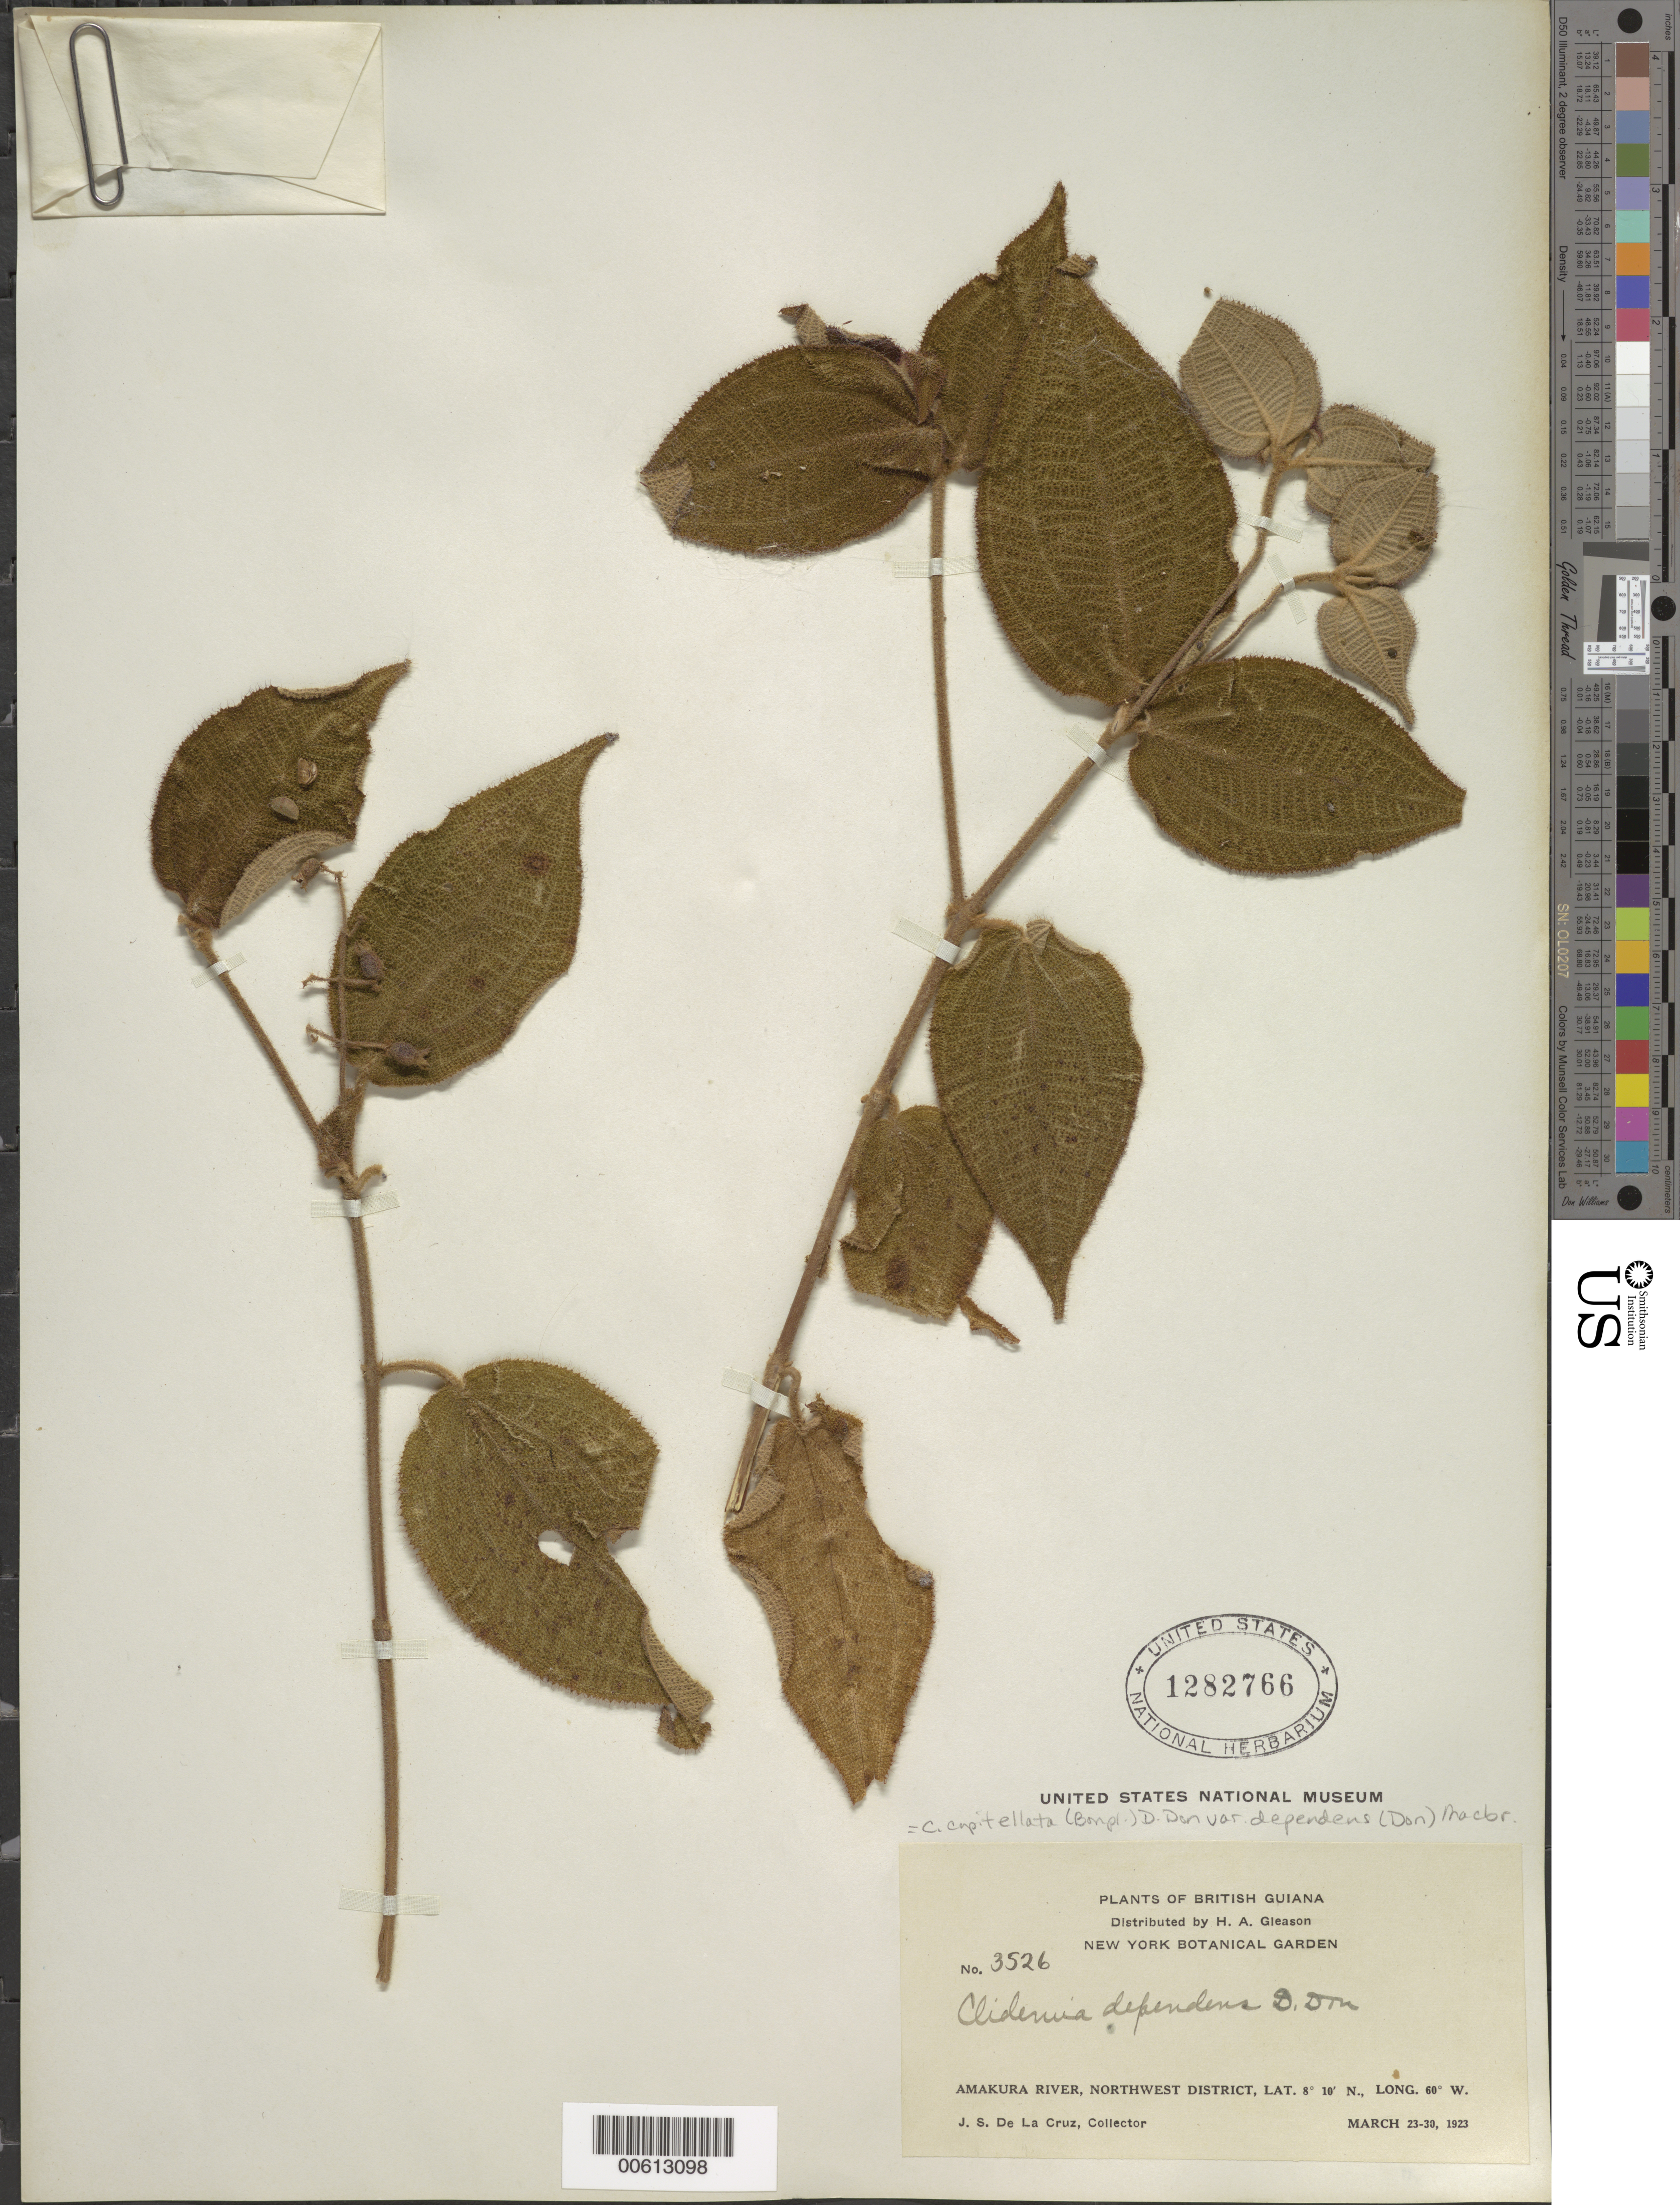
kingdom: Plantae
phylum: Tracheophyta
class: Magnoliopsida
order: Myrtales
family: Melastomataceae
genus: Clidemia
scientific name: Clidemia capitellata var. dependens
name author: (Pav. & D. Don) J.F. Macbr.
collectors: J. S. de la Cruz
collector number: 3526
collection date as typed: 23-Mar-23 to 30-Mar-23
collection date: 1923-03-23/1923-03-30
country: Guyana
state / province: Barima-Waini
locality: Amakura R., NW District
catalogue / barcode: US 1282766